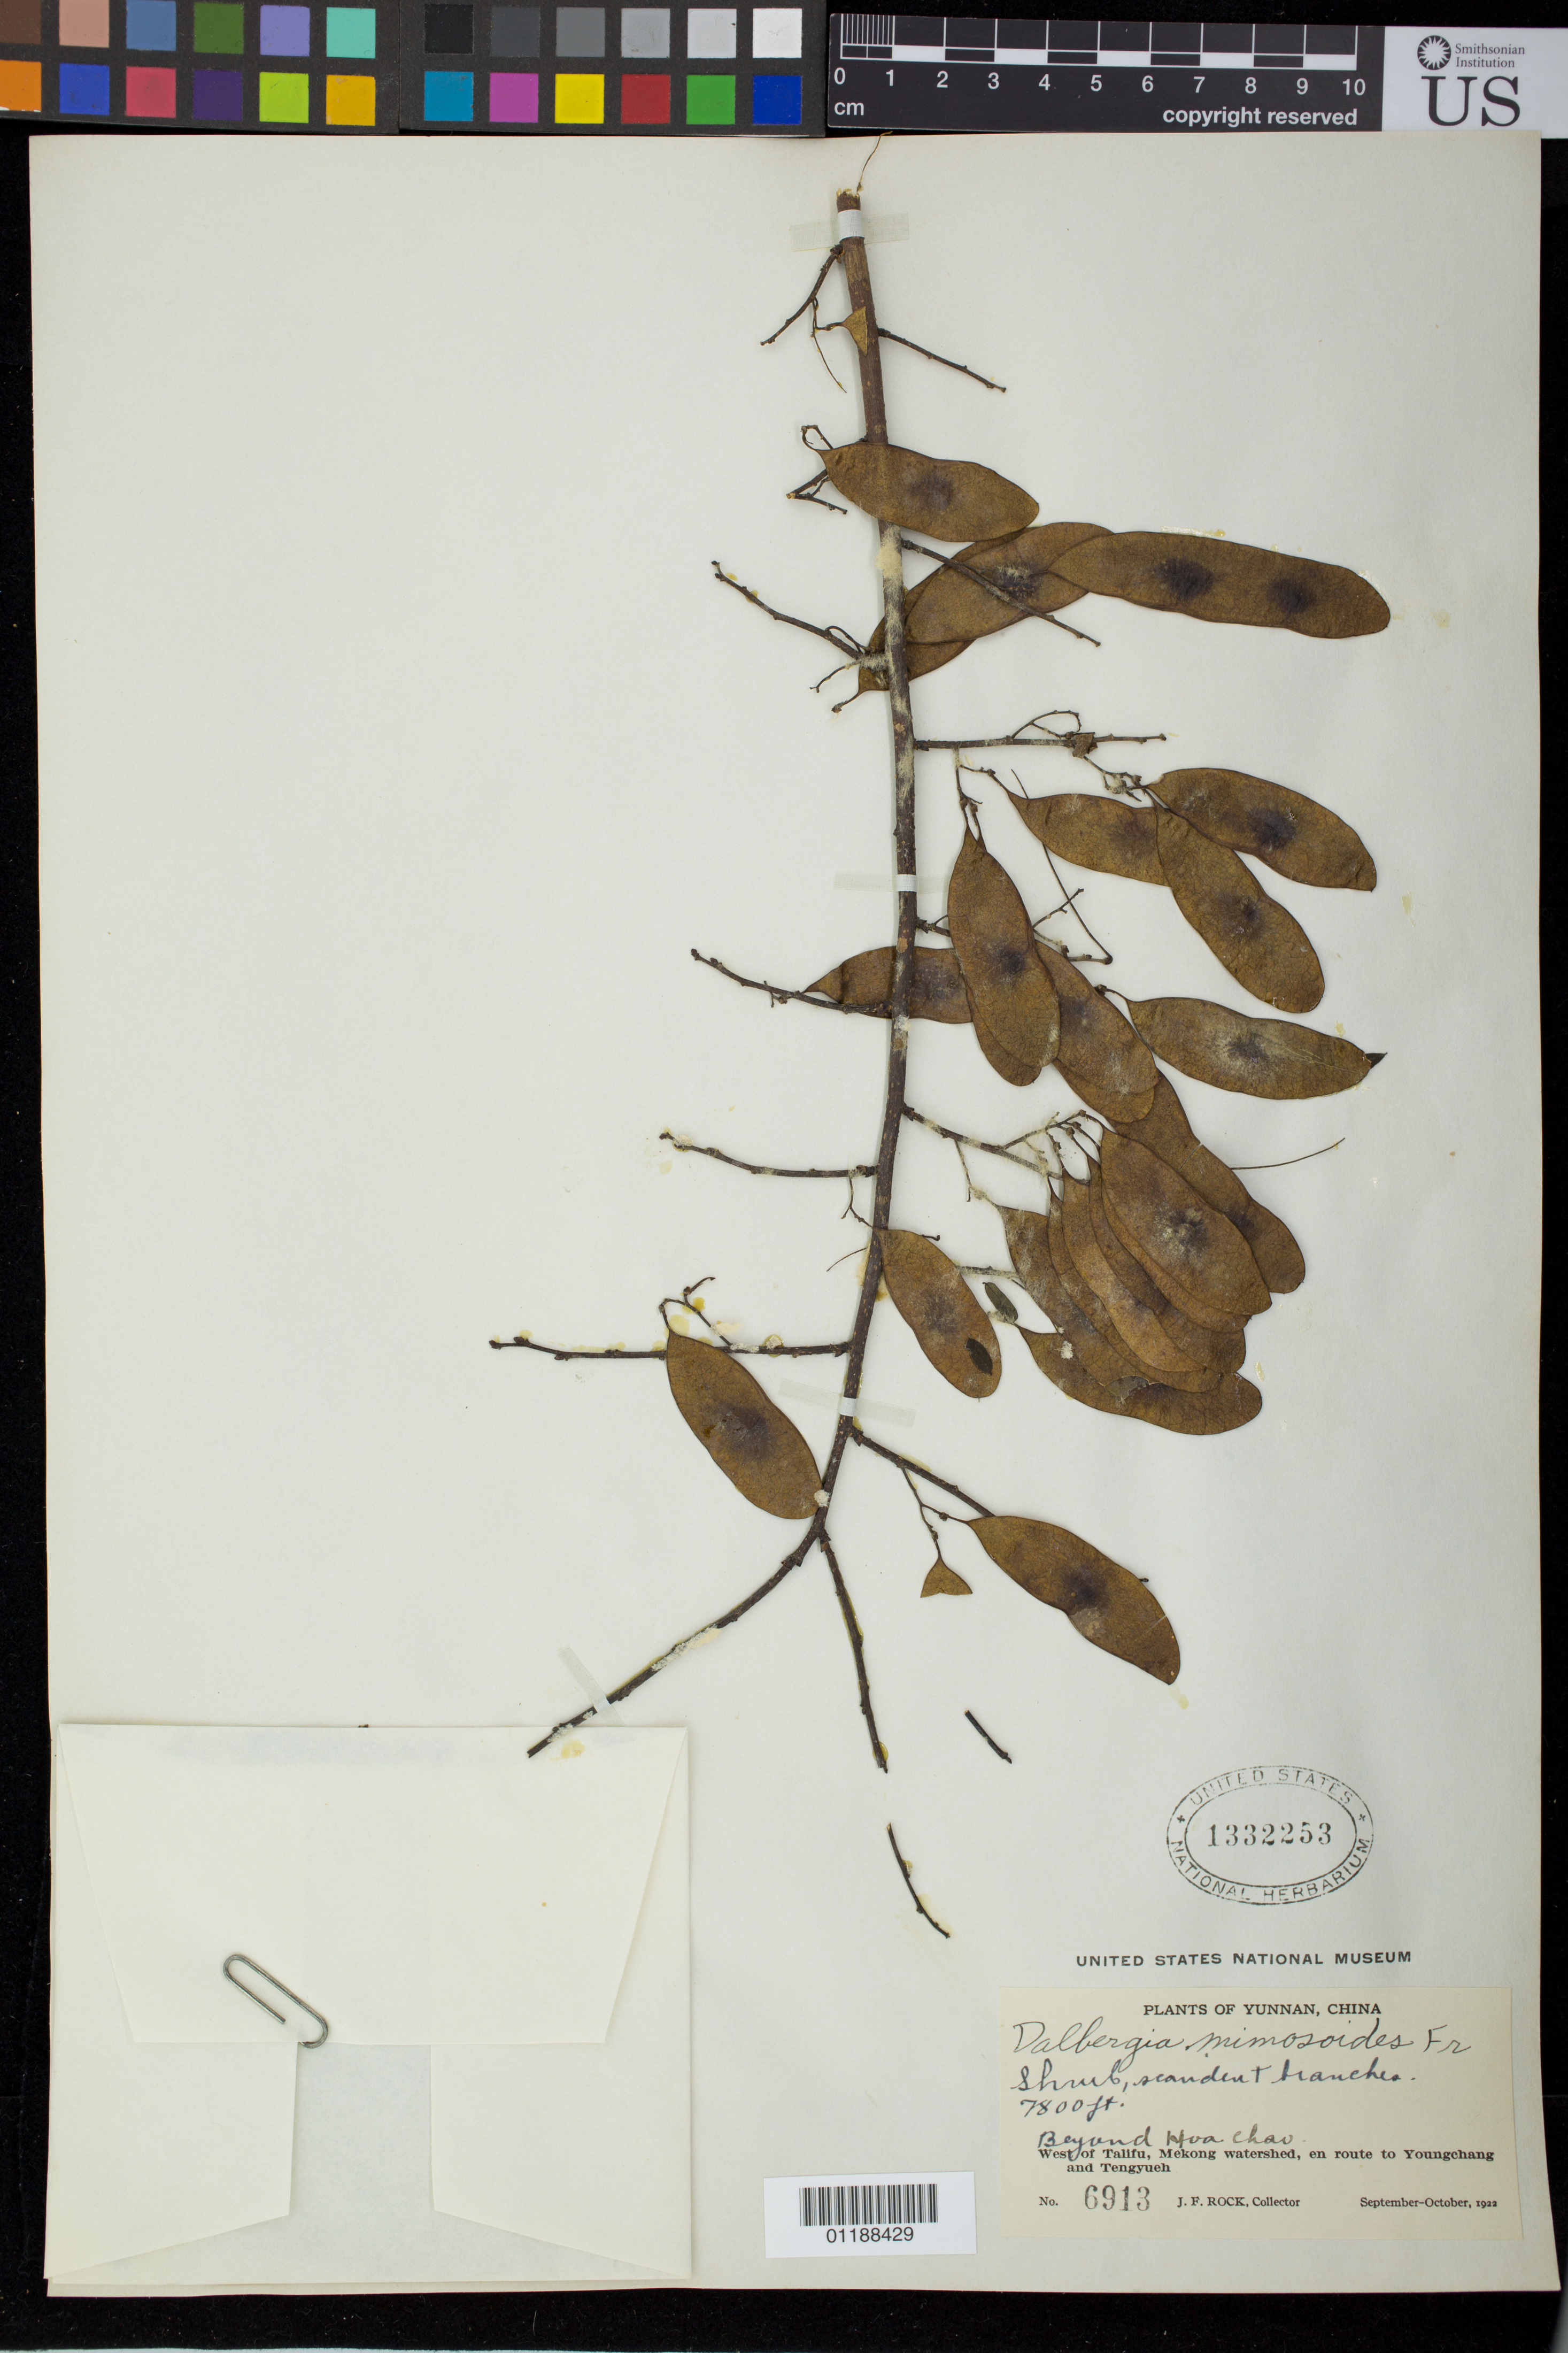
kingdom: Plantae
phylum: Tracheophyta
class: Magnoliopsida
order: Fabales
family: Fabaceae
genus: Dalbergia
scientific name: Dalbergia mimosoides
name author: Franch.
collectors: J. F. Rock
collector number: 6913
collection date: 1922-09/1922-10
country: China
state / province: Yunnan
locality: Beyong Hoa Chao, West of Talifu, Mehong watershed, en route to Young change and Tenghueh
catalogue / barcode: US 1332253